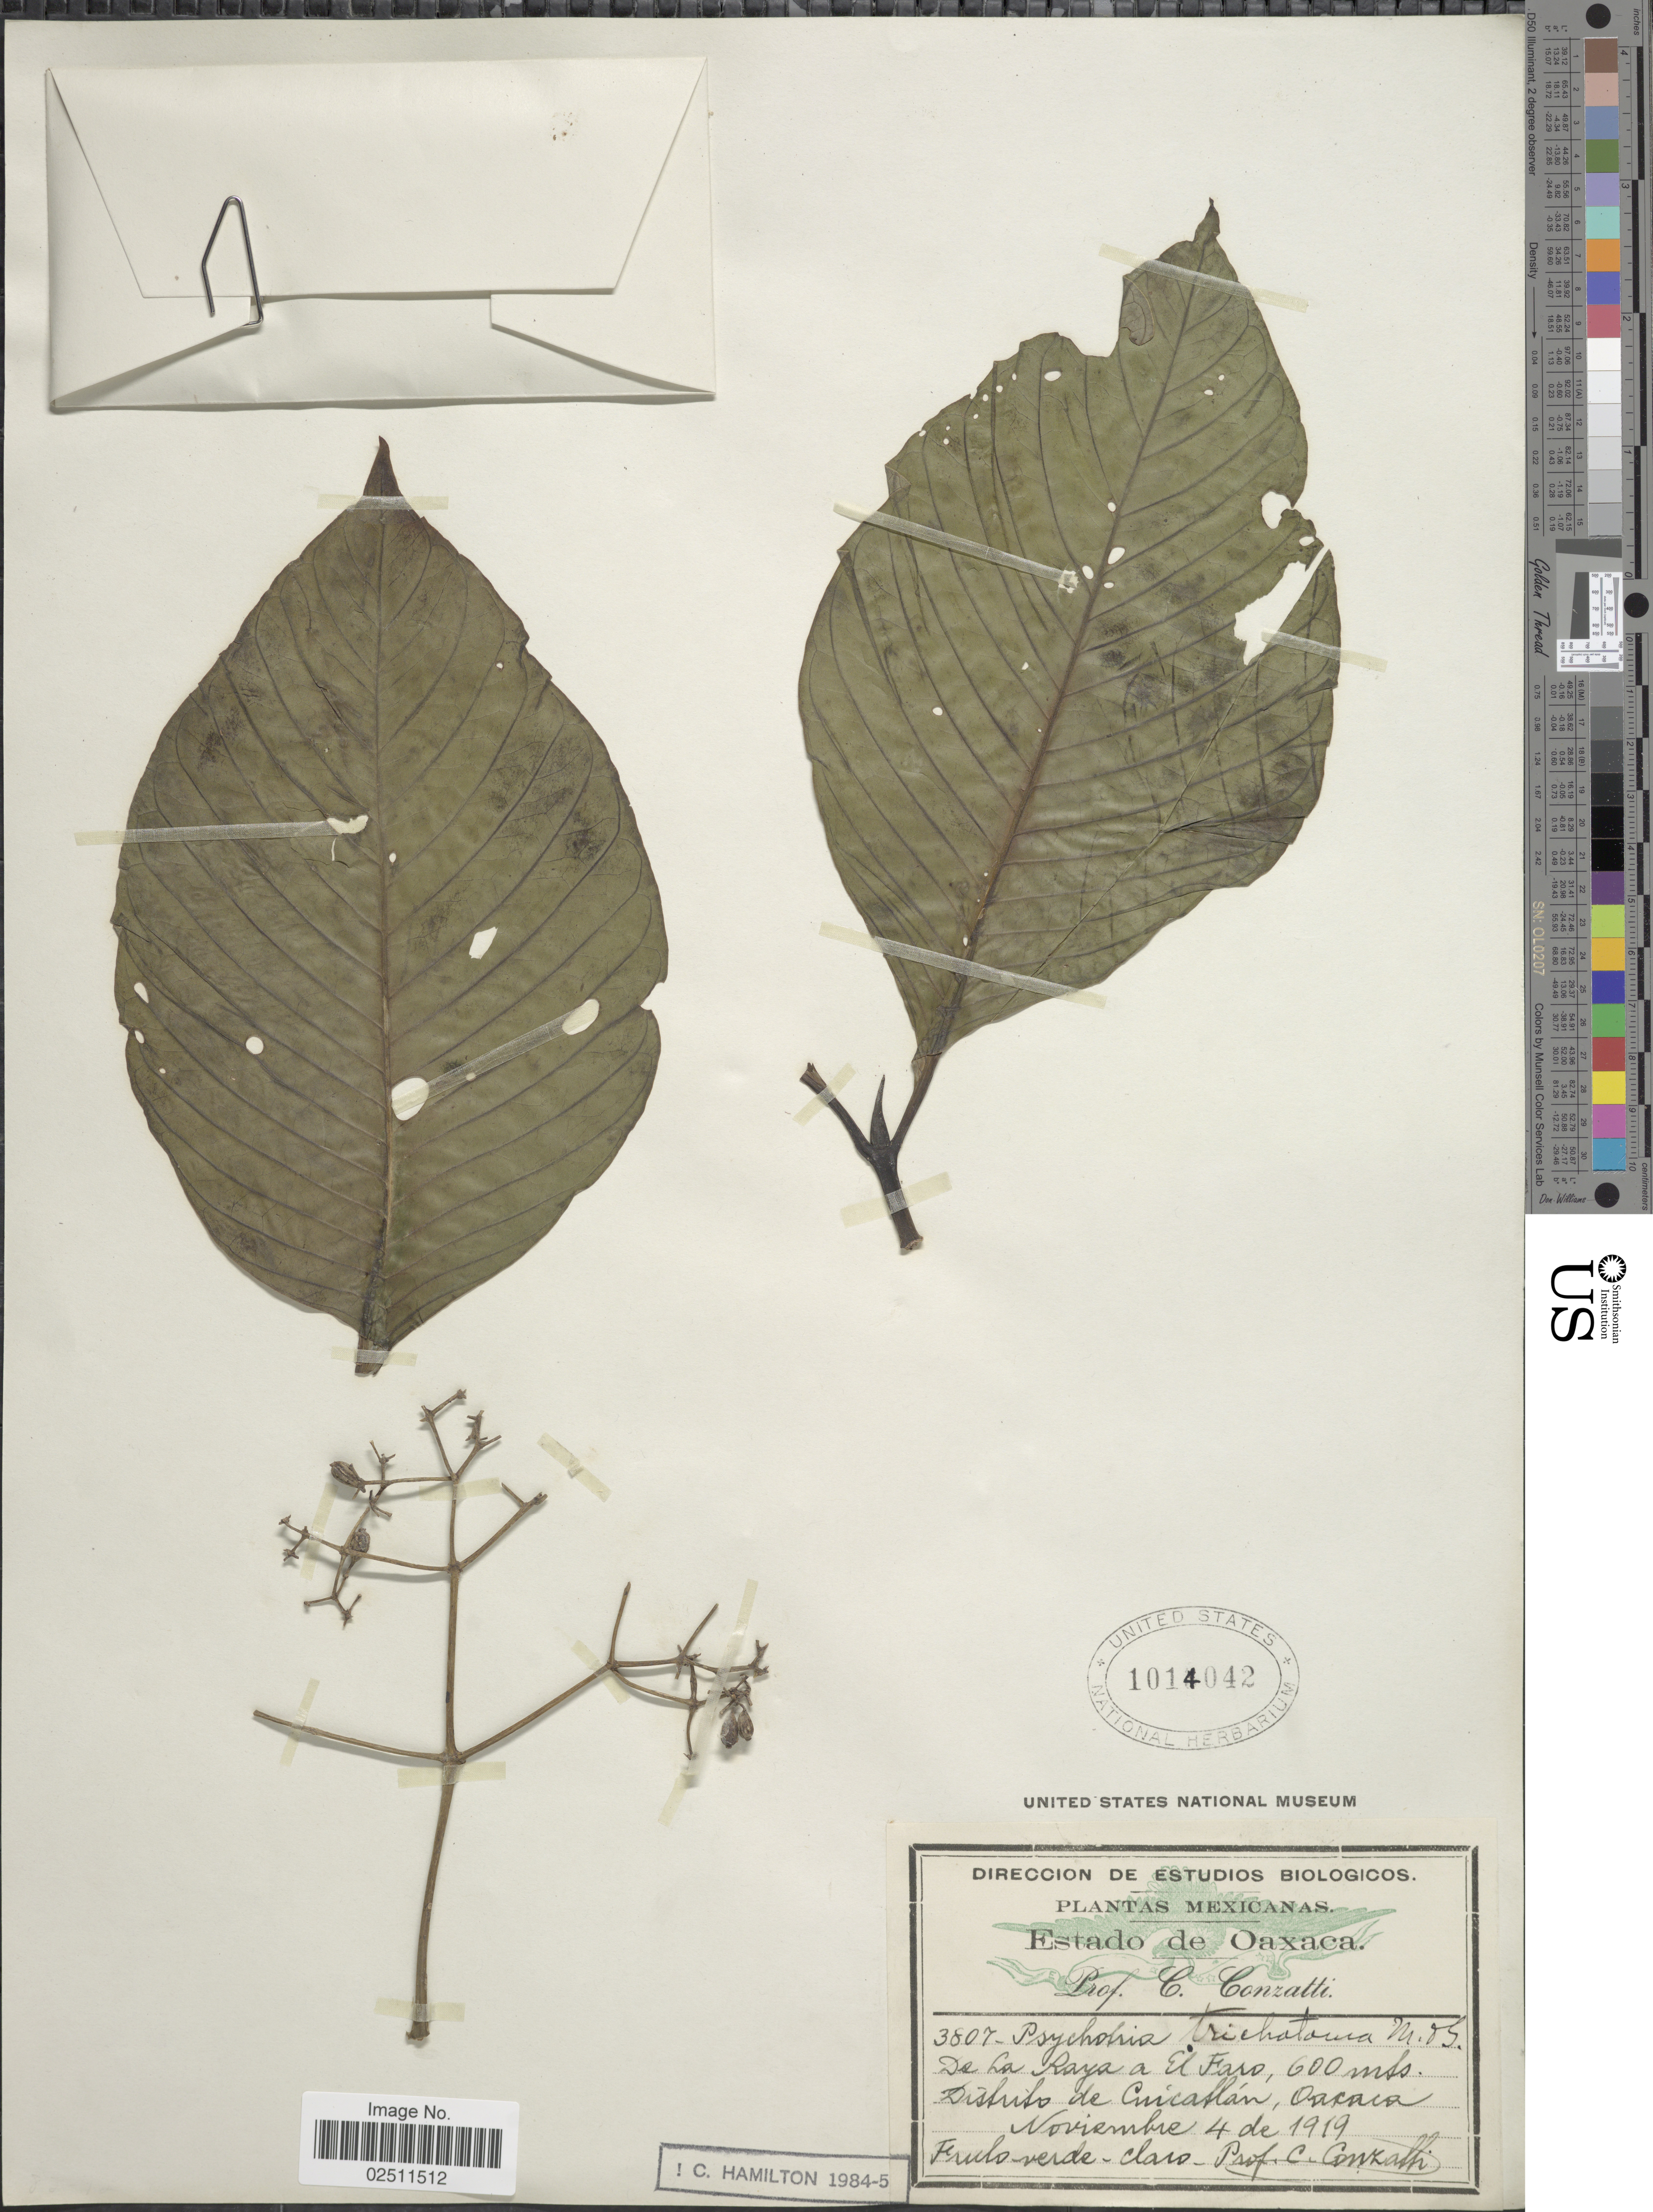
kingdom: Plantae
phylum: Tracheophyta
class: Magnoliopsida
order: Gentianales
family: Rubiaceae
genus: Psychotria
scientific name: Psychotria trichotoma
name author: M. Martens & Galeotti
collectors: C. Conzatti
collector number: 3807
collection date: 1919-11-04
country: Mexico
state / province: Oaxaca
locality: De La Raya a El Taro, Distrito de Cuicatlán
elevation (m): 600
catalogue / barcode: US 1014042